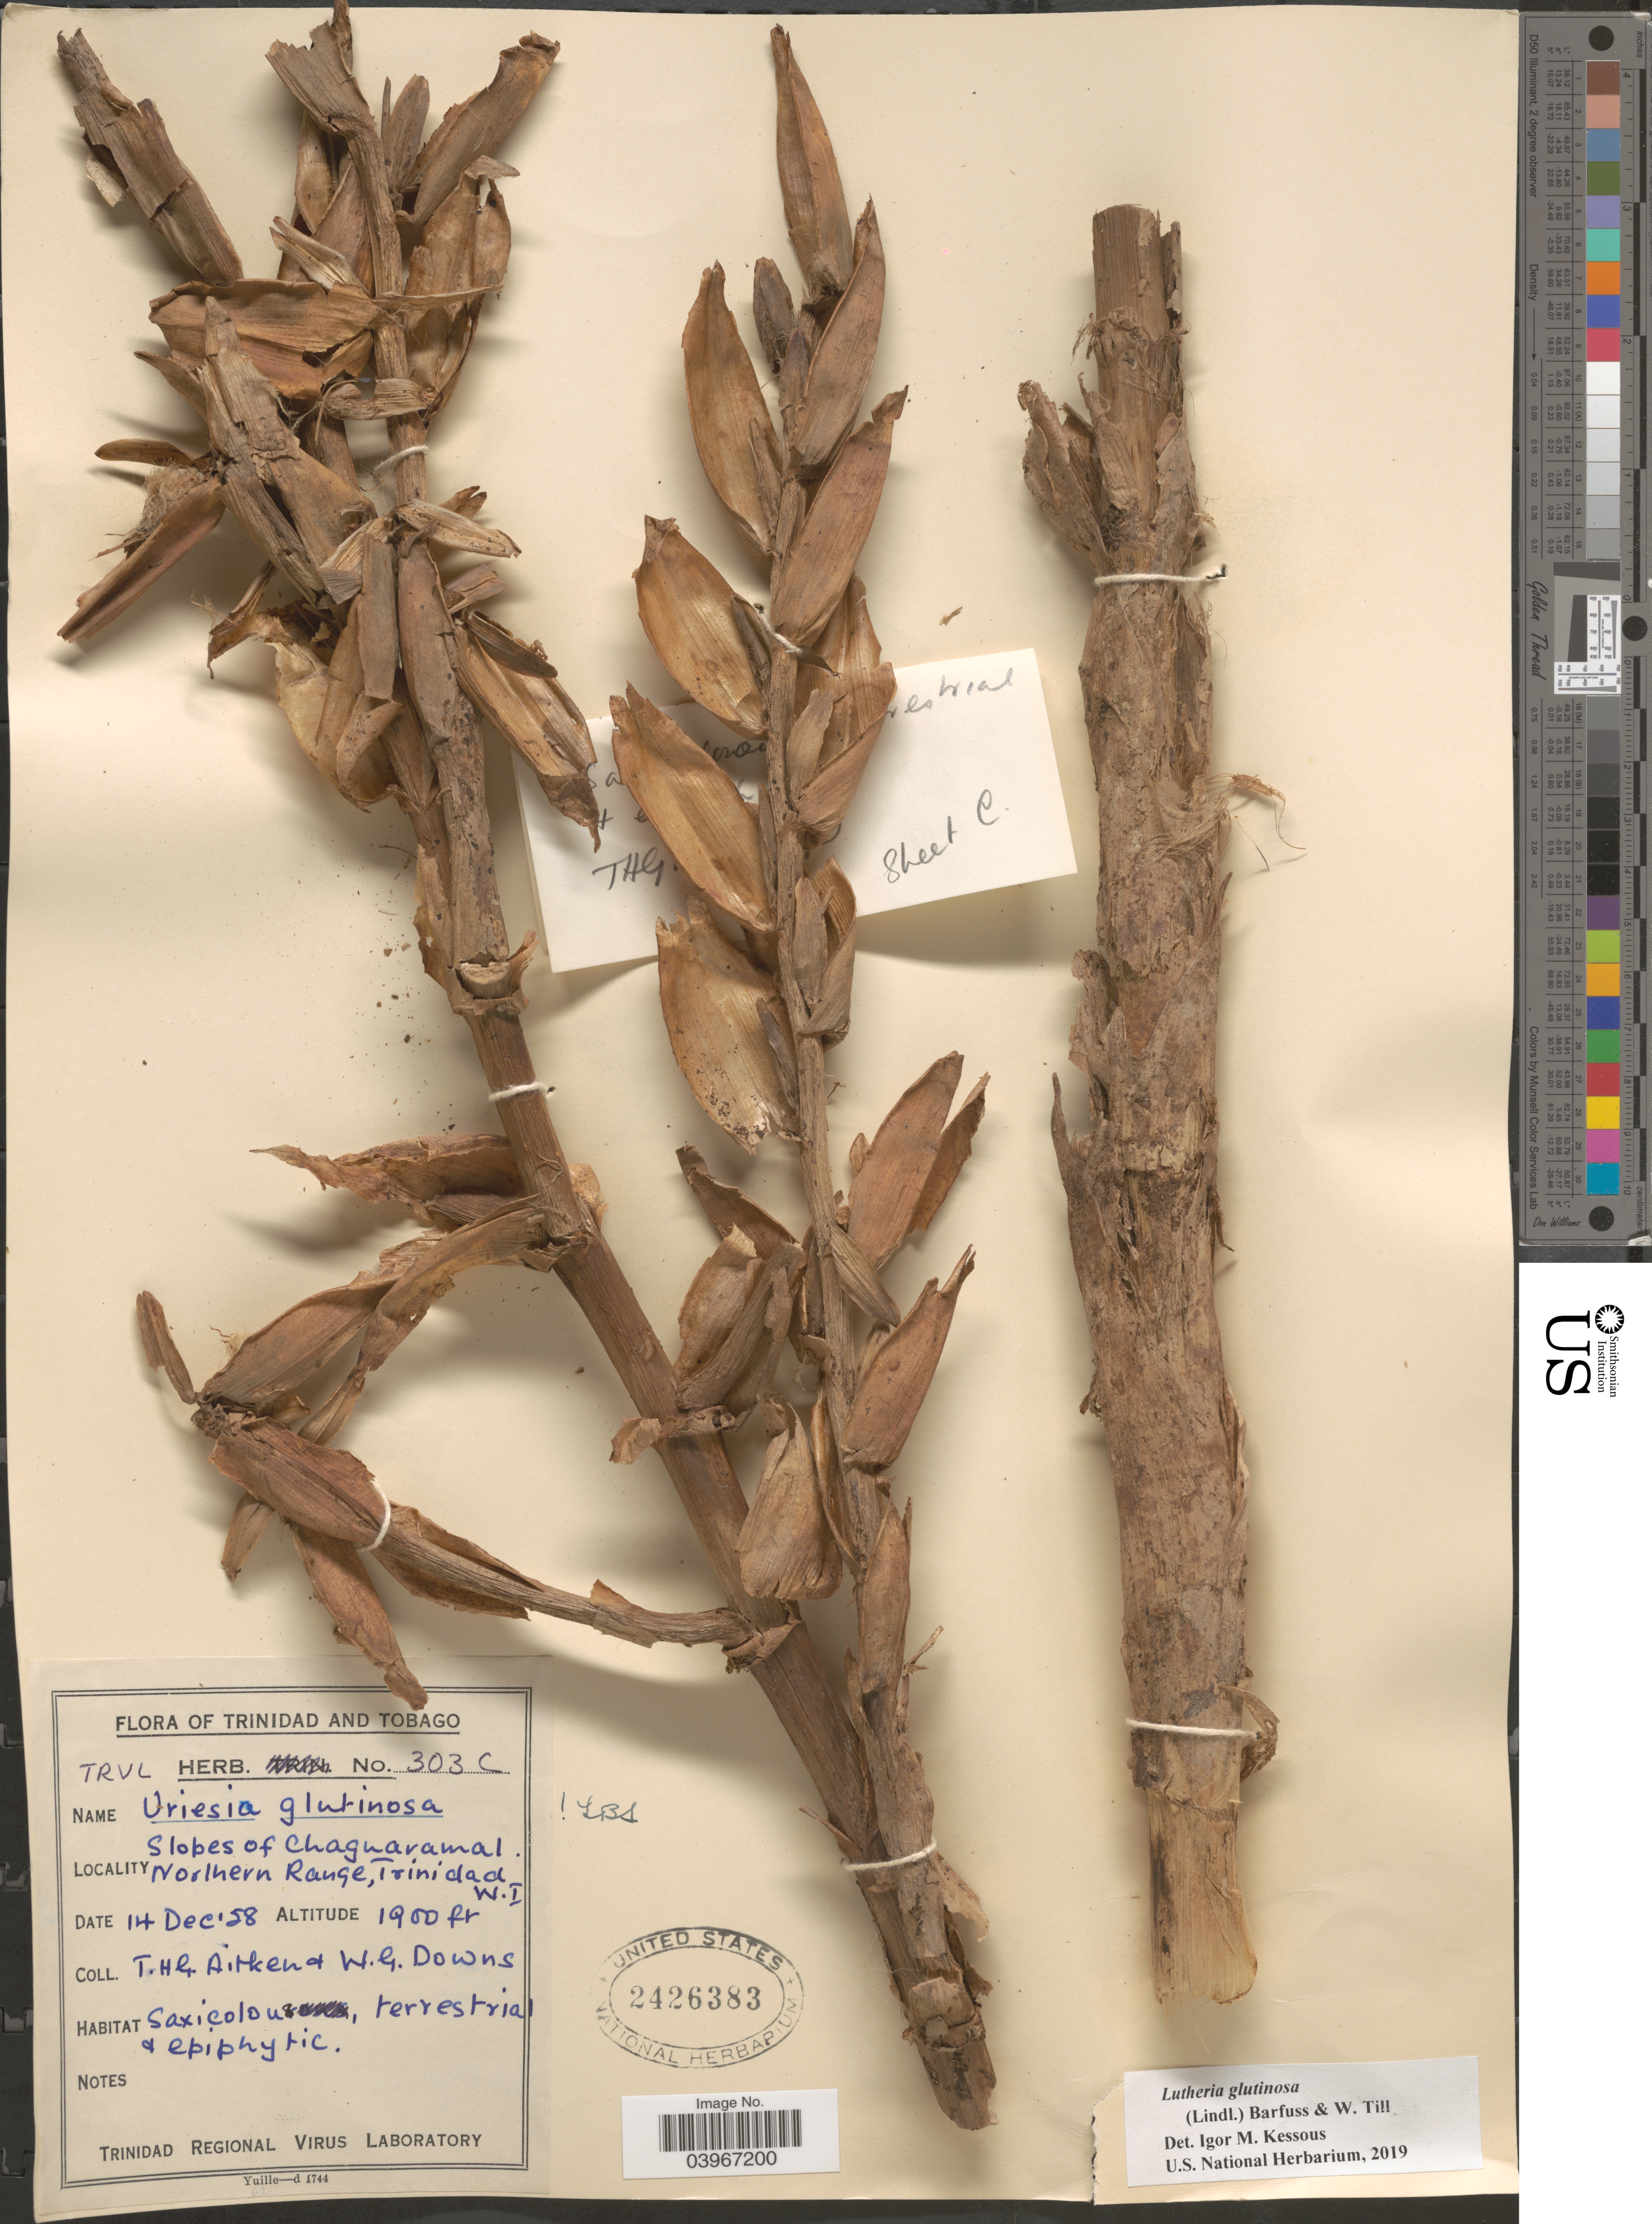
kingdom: Plantae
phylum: Tracheophyta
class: Liliopsida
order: Poales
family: Bromeliaceae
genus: Lutheria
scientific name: Lutheria glutinosa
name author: (Lindl.) Barfuss & W. Till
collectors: T. Aitken & W. G. Downs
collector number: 303C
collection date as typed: Transcribed d/m/y: 14/12/58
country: Trinidad and Tobago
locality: Slopes of Chaguaramal. Northern Range, Trinidad W.I.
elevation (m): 579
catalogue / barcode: US 2426383